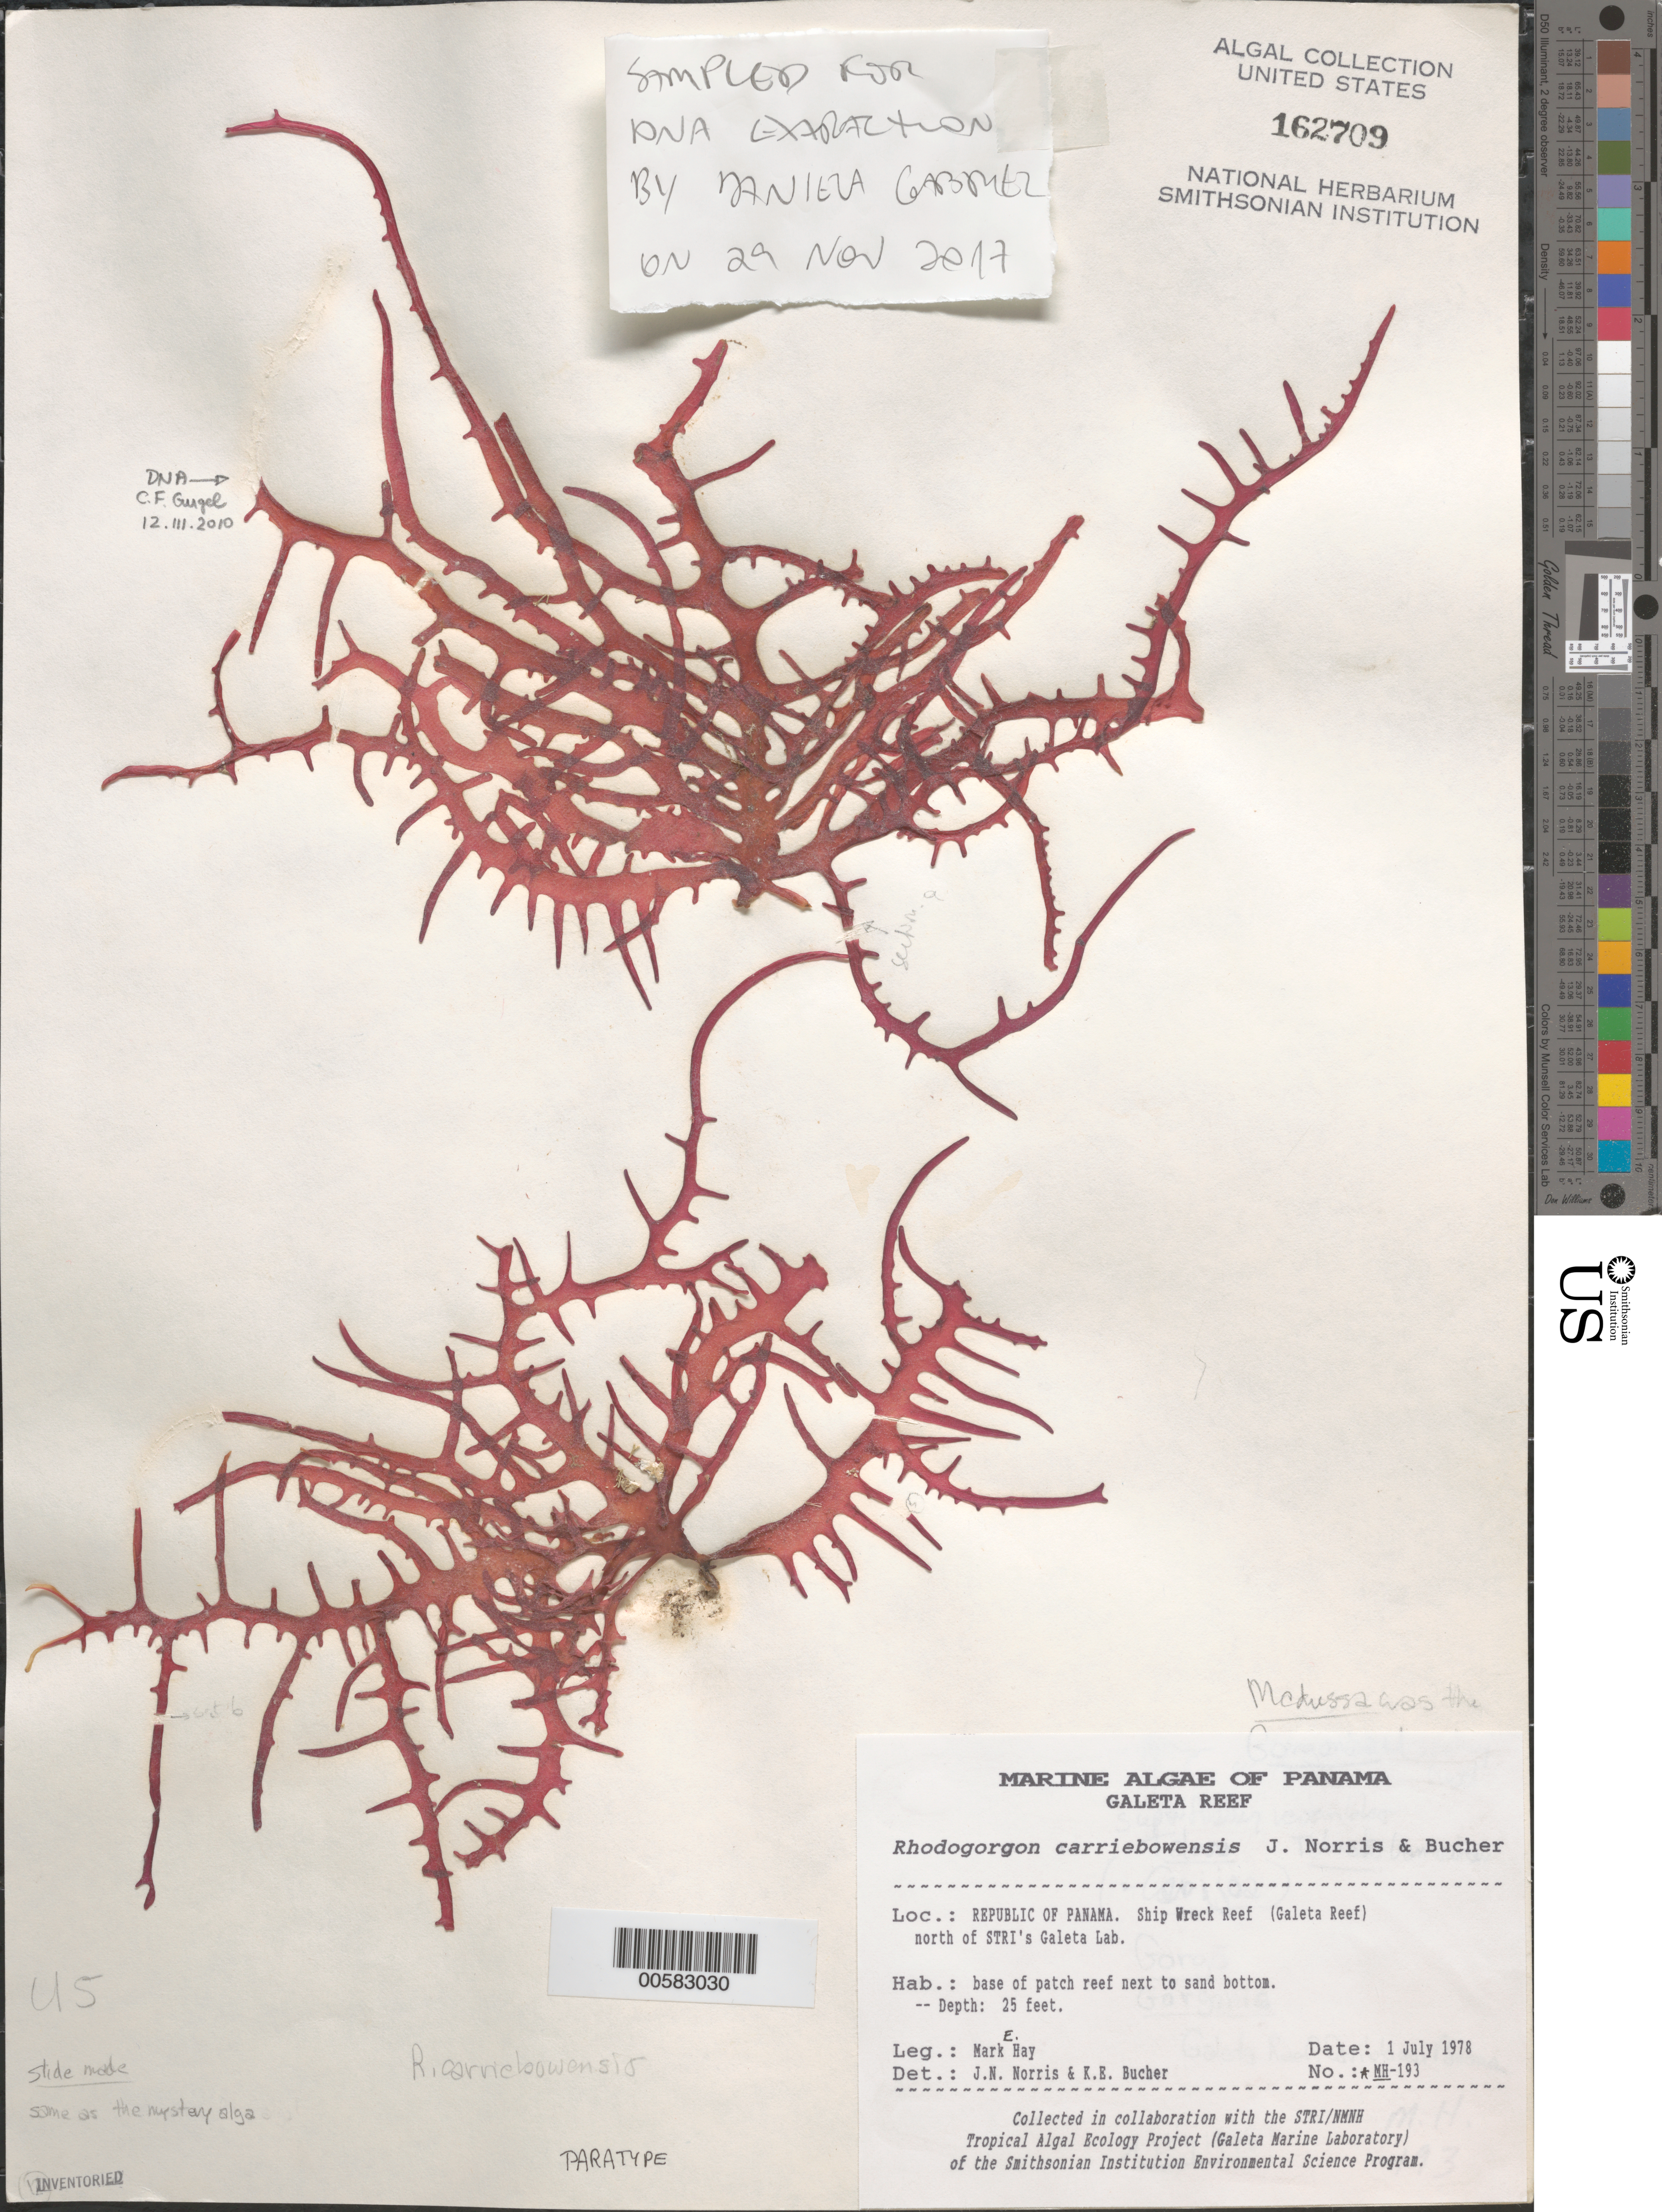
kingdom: Plantae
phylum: Rhodophyta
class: Florideophyceae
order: Rhodogorgonales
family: Rhodogorgonaceae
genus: Rhodogorgon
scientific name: Rhodogorgon ramosissima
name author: J.N. Norris & K.E. Bucher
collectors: M. E. Hay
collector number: MEH-193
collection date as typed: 01 Jul 1978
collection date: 1978-07-01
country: Panama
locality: Ship Wreck Reef (Galeta Reef), north of STRI's Galeta Laboratory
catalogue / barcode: US 162709